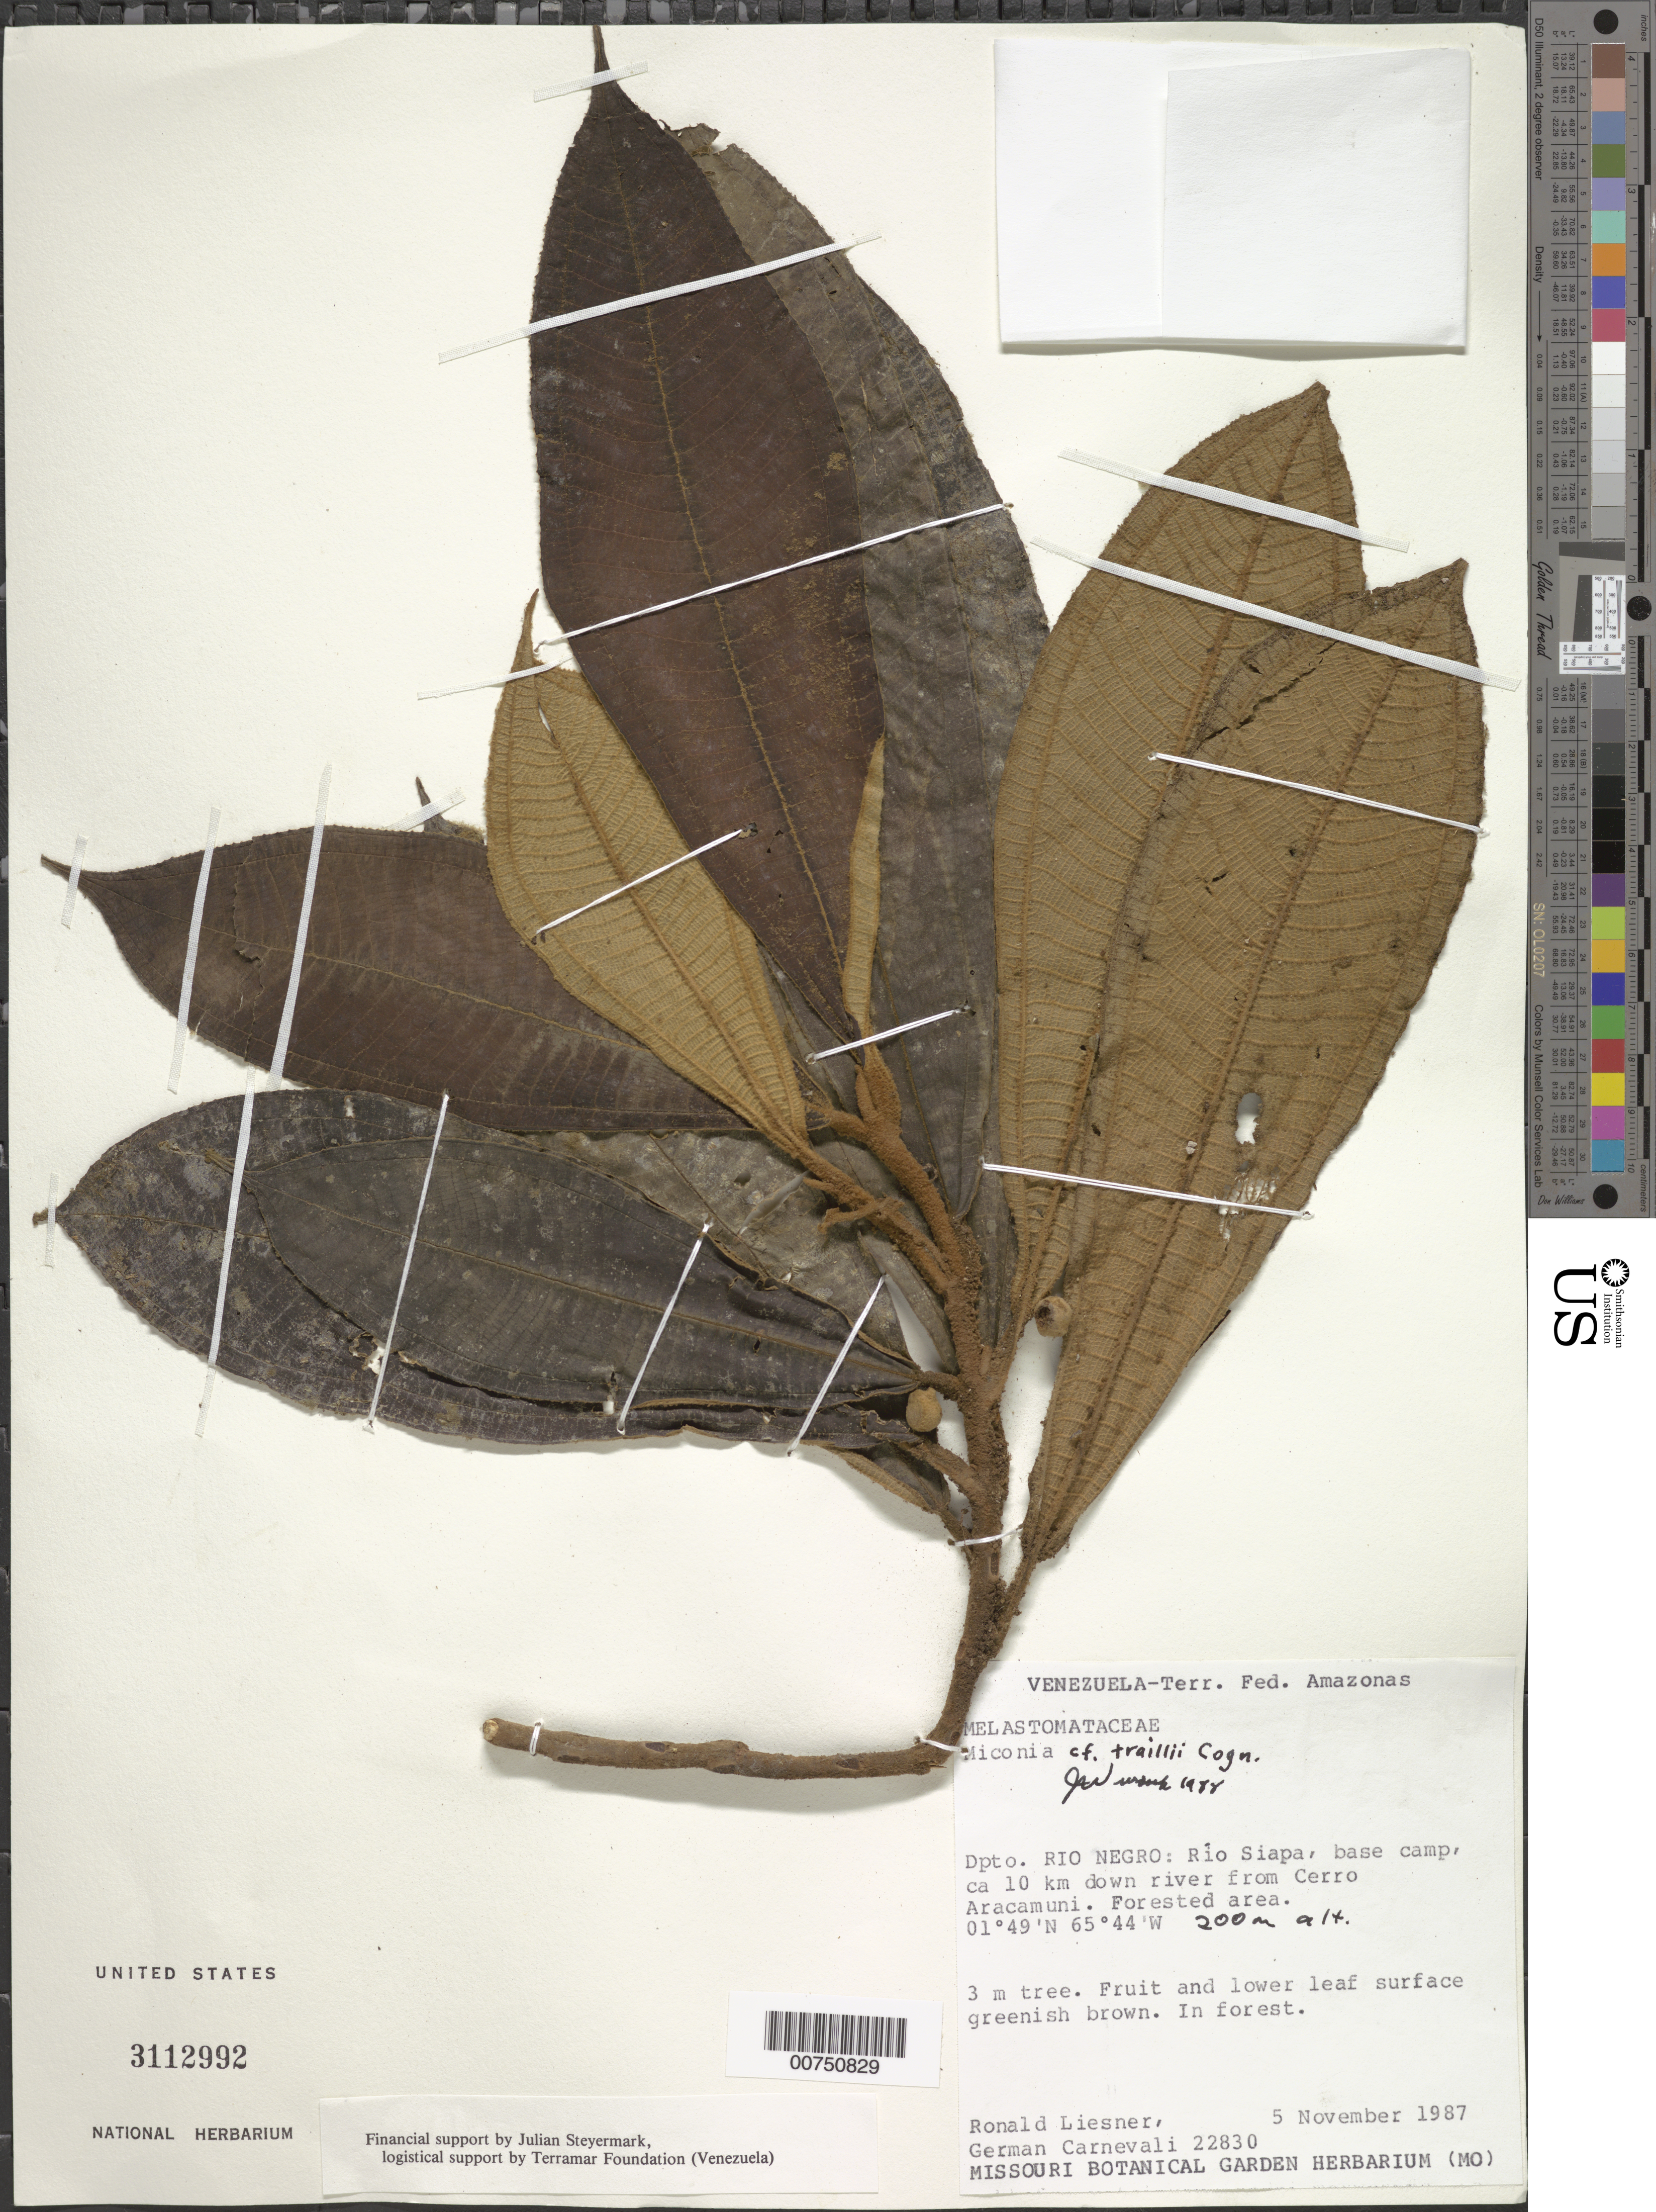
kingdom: Plantae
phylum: Tracheophyta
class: Magnoliopsida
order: Myrtales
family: Melastomataceae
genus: Miconia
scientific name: Miconia traillii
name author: Cogn.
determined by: Wurdack, John J., (US), US (UNITED STATES)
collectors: R. L. Liesner & G. Carnevali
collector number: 22830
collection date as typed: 5-Nov-87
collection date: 1987-11-05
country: Venezuela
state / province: Amazonas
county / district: Río Negro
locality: Río Siapa, base camp, 10 km downriver from Cerro Aracamuni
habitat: Forested area; in forest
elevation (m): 200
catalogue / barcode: US 3112992